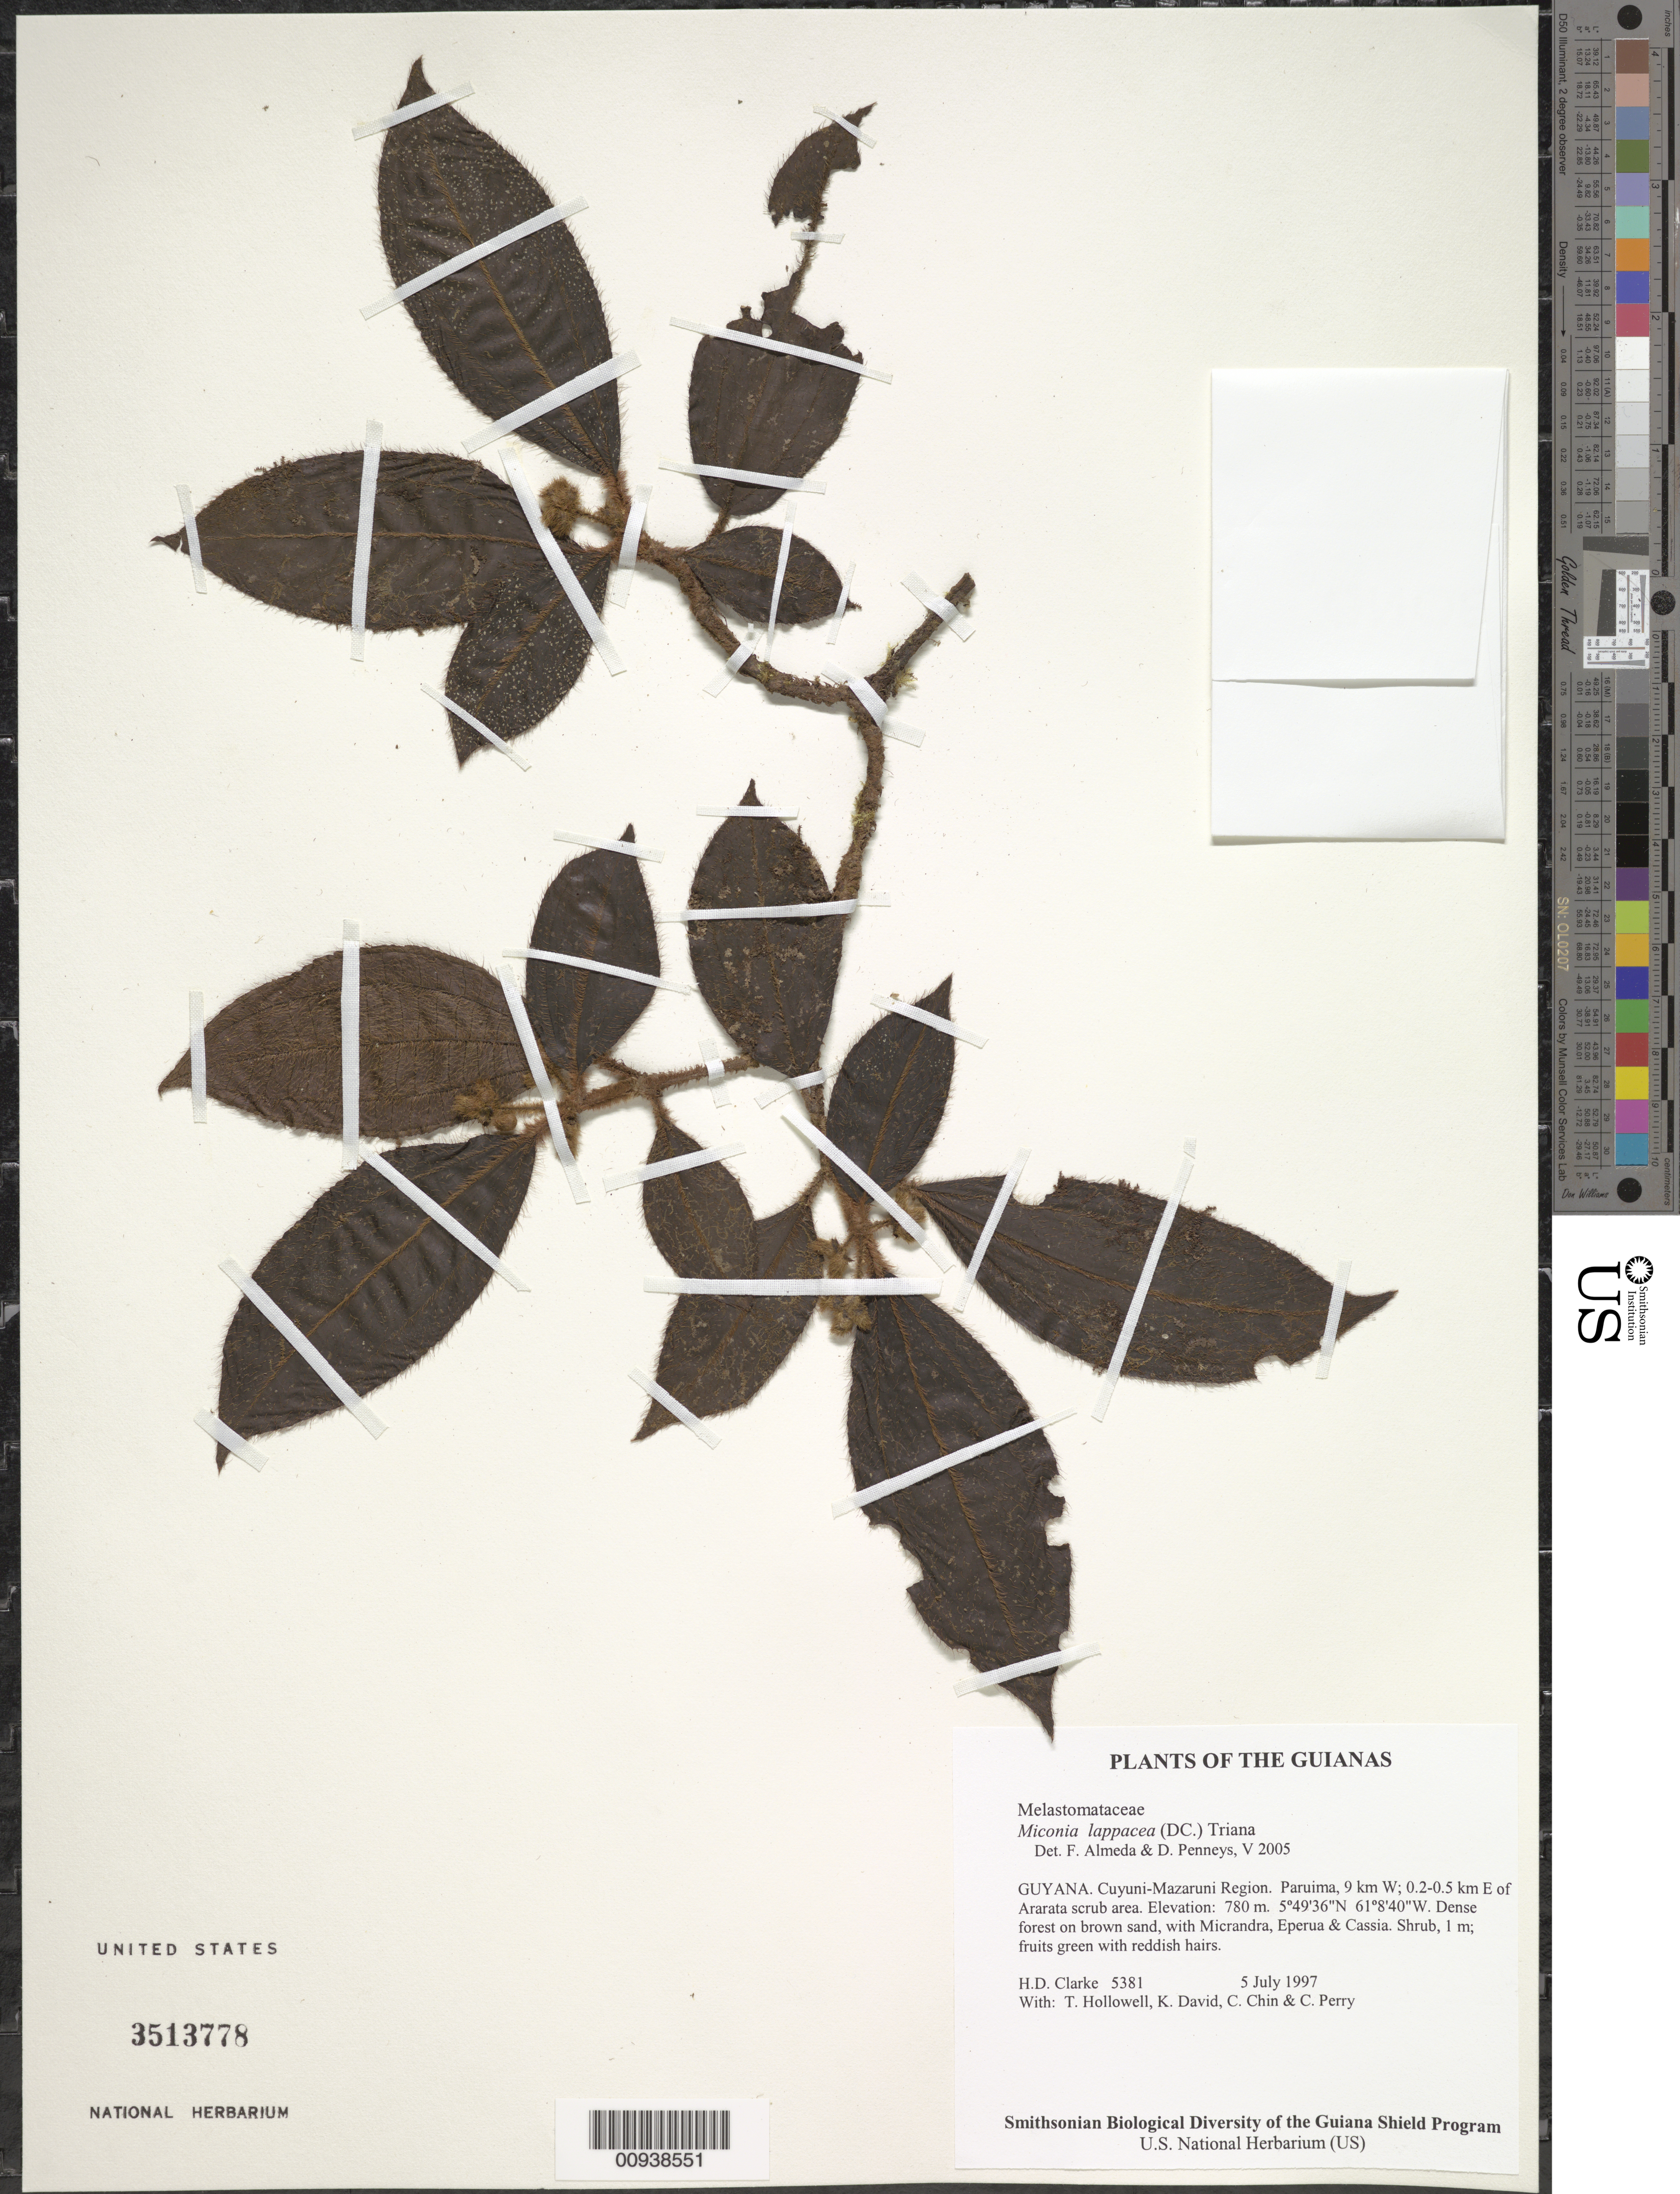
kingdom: Plantae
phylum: Tracheophyta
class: Magnoliopsida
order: Myrtales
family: Melastomataceae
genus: Miconia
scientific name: Miconia lappacea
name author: (DC.) Triana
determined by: Almeda, F.; Penneys, D. S.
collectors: H. D. Clarke, T. Hollowell, K. David, C. Chin & C. Perry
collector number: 5381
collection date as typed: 5 July 1997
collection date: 1997-07-05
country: Guyana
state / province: Cuyuni-Mazaruni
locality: Paruima, 9 km W; 0.2-0.5 km E of Ararata scrub area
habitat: Dense forest on brown sand, with Micrandra, Eperua & Cassia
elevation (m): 780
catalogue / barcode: US 3513778